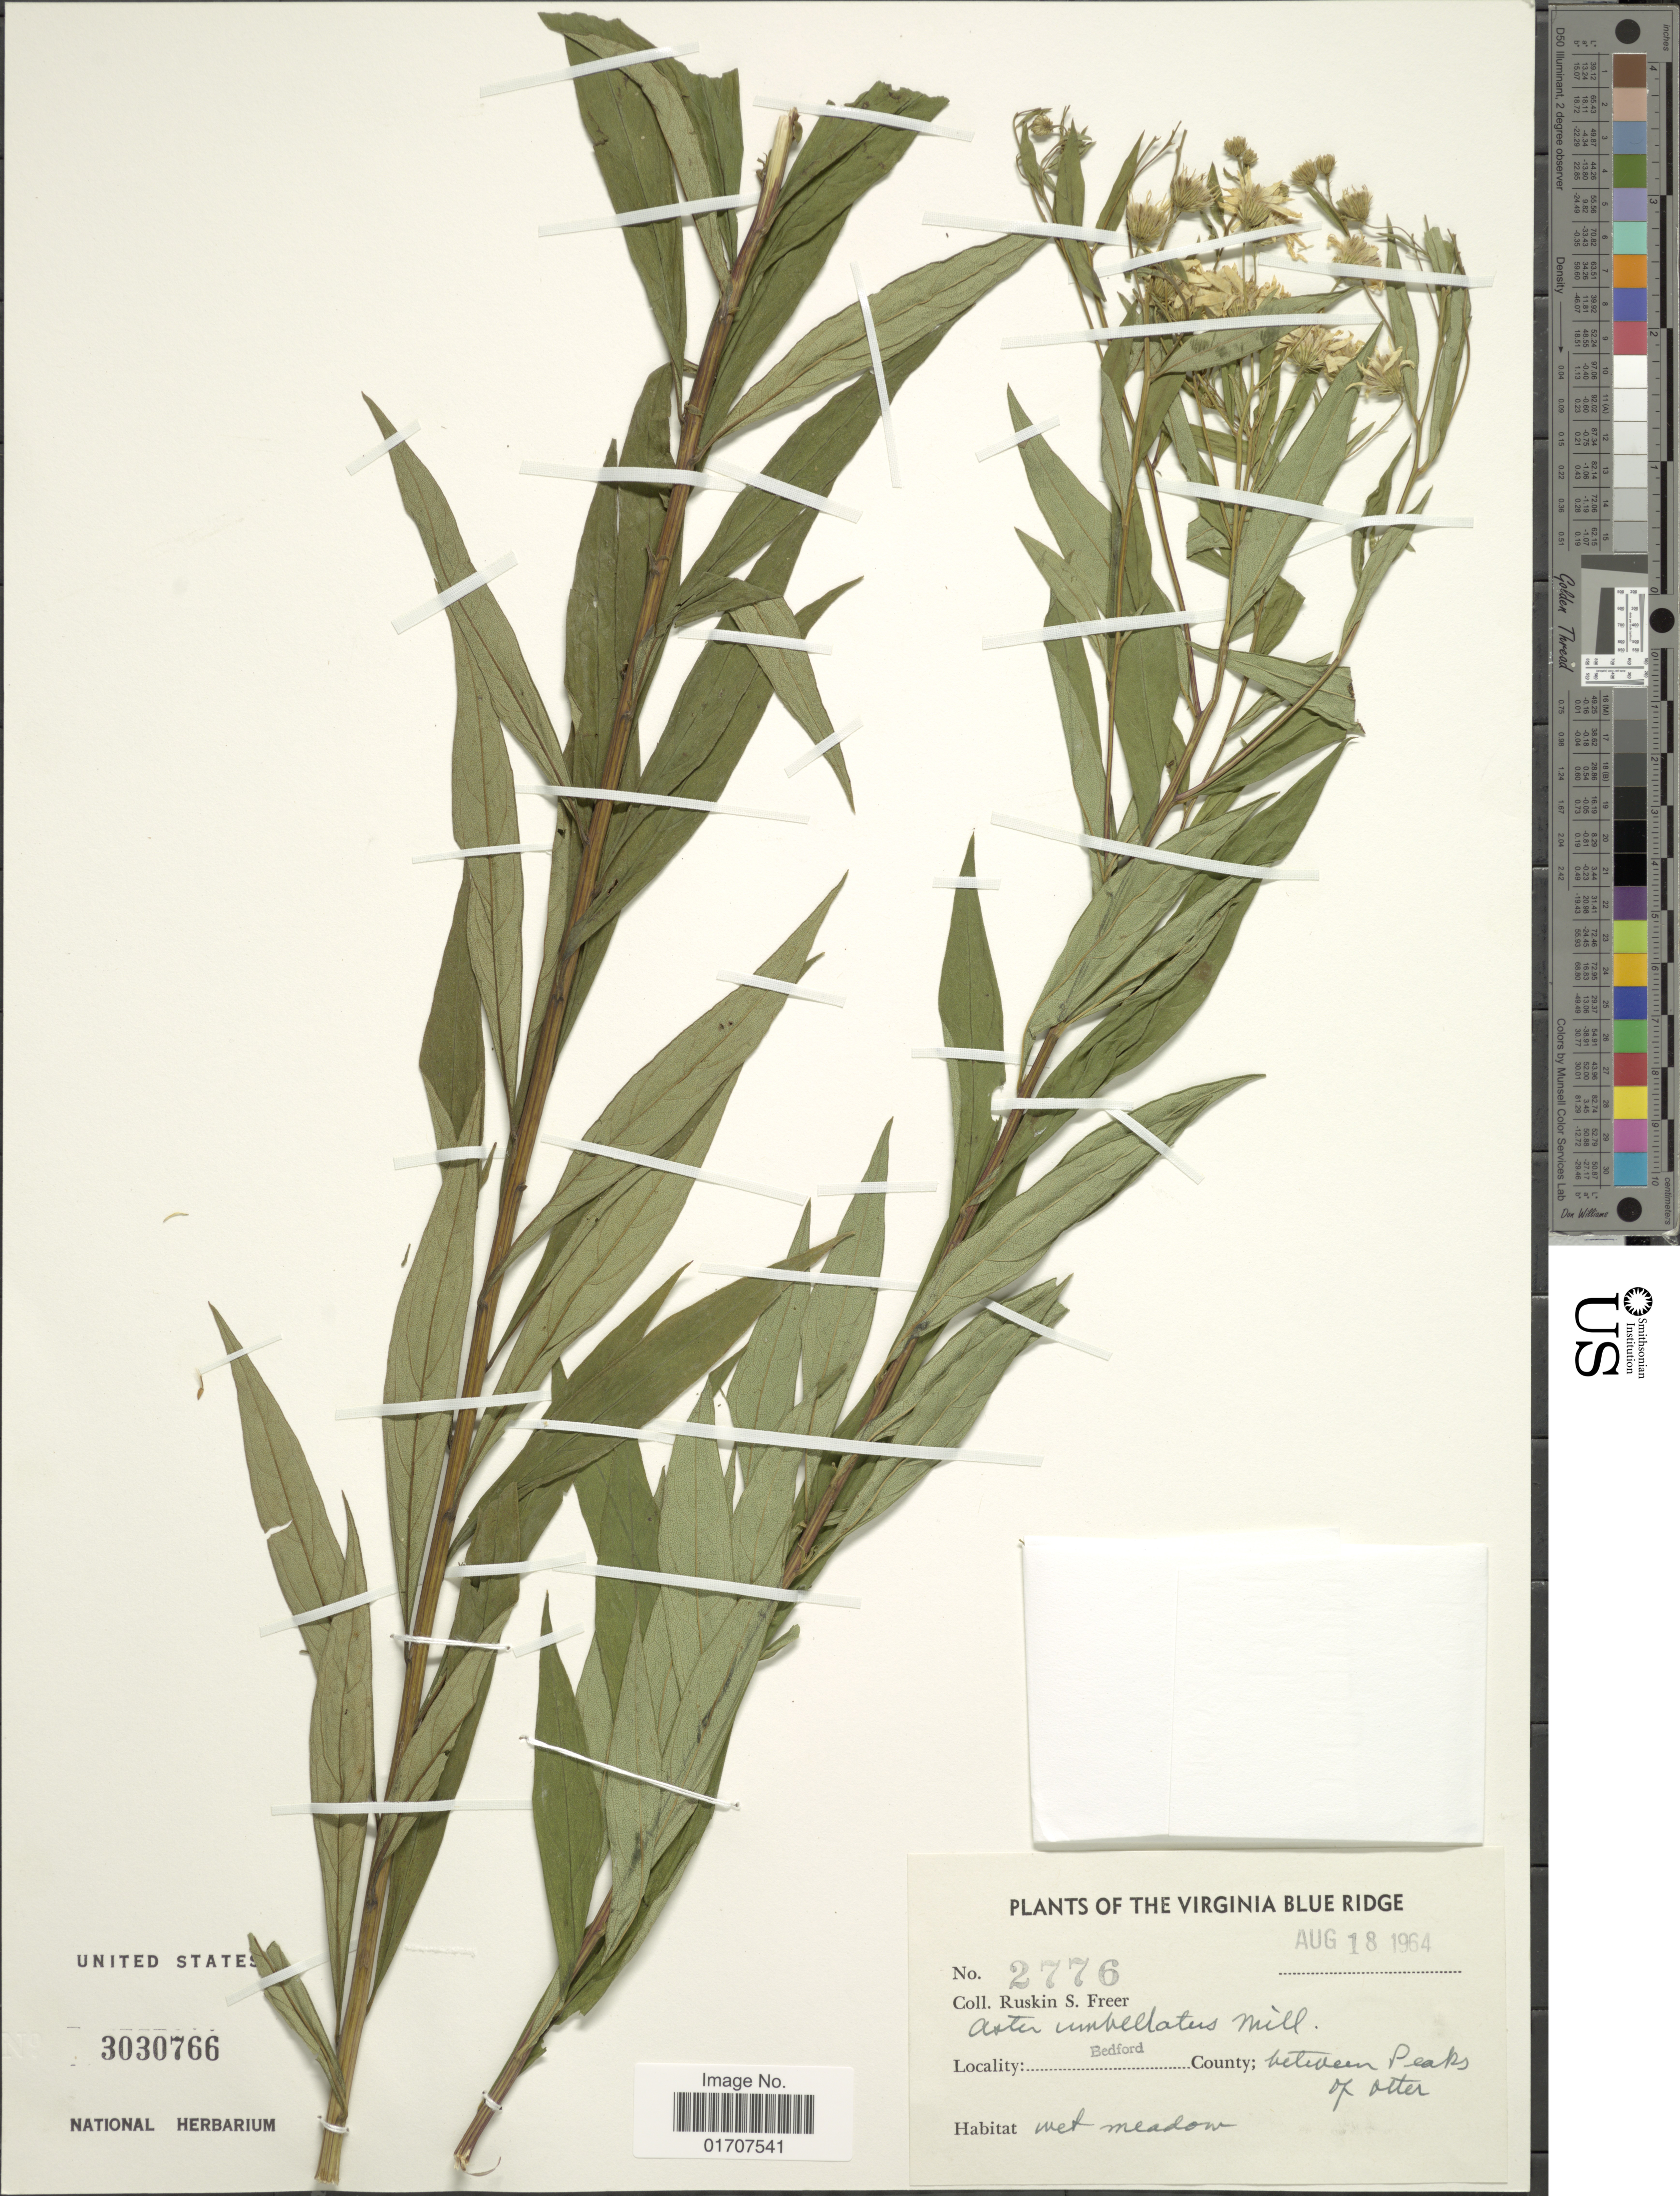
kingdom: Plantae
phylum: Tracheophyta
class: Magnoliopsida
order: Asterales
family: Asteraceae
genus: Doellingeria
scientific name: Doellingeria umbellata var. umbellata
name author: Nees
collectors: R. Freer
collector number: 2776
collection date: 1964-08-18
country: United States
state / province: Virginia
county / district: Bedford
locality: The Virginia Blue Ridge, Bedford County, between Peaks of Otter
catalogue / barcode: US 3030766